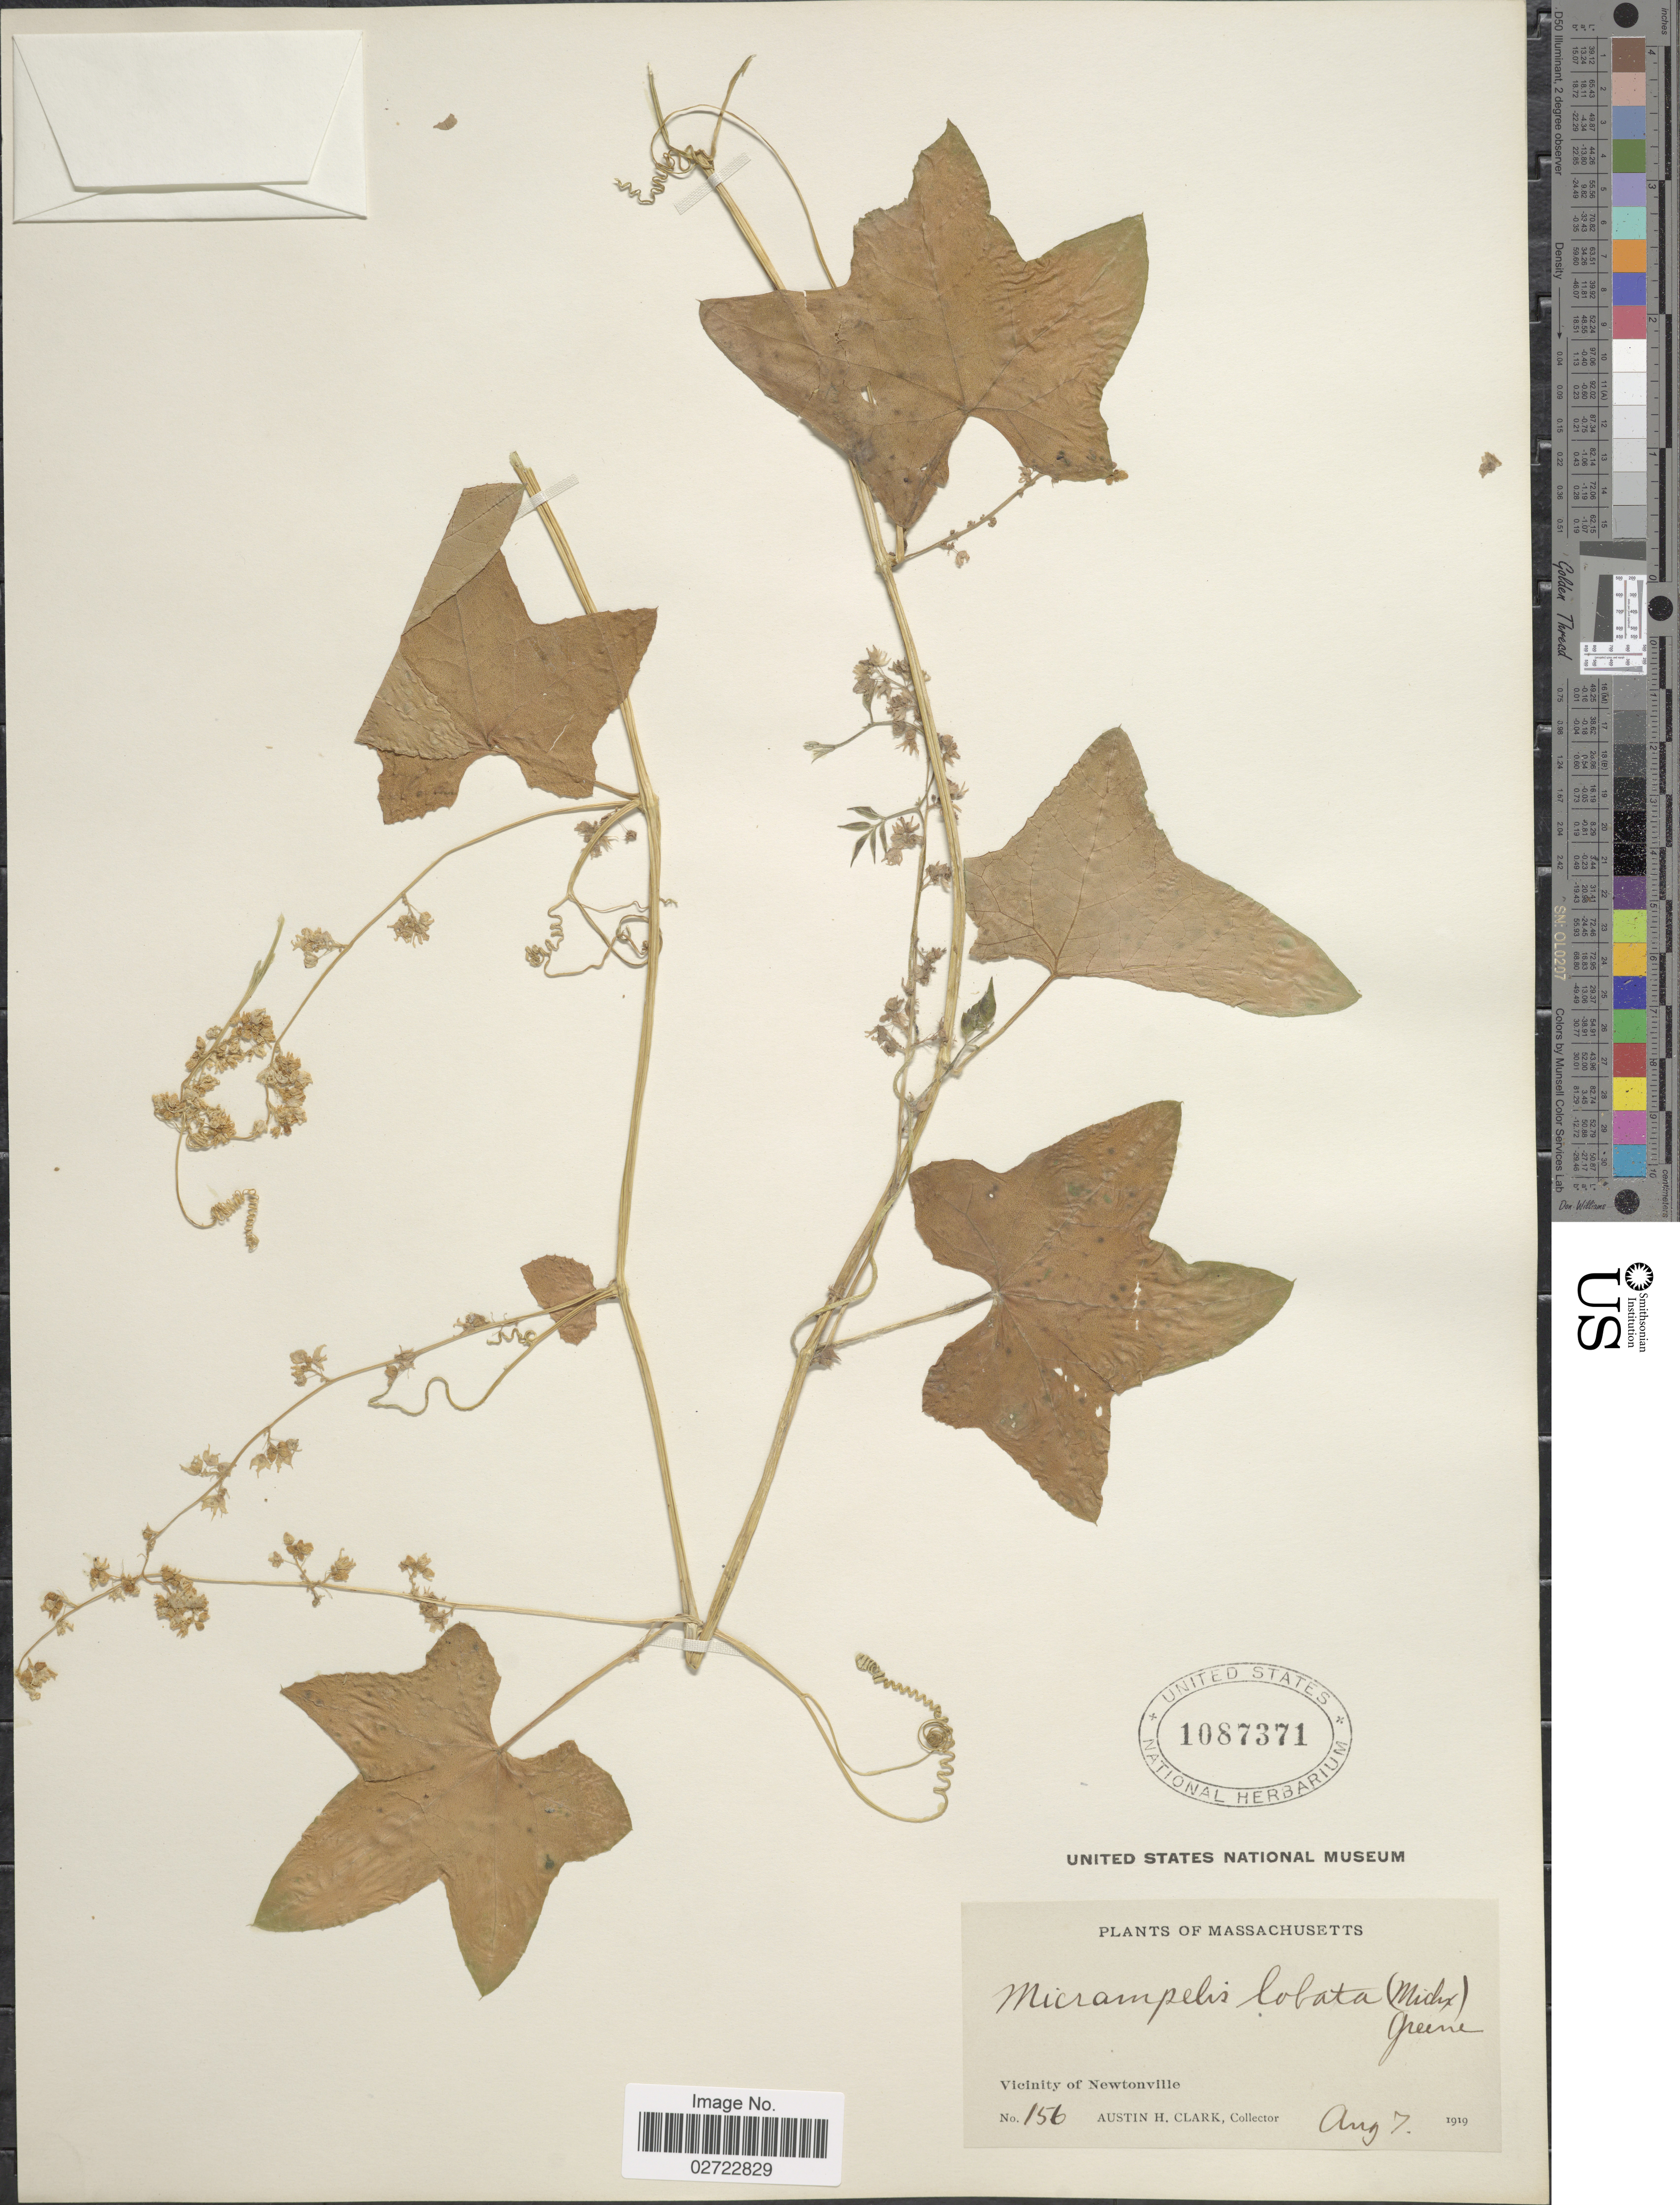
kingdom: Plantae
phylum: Tracheophyta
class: Magnoliopsida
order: Cucurbitales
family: Cucurbitaceae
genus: Echinocystis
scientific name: Echinocystis lobata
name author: (Michx.) Torr. & A. Gray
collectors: A. H. Clark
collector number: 156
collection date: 1919-08-07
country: United States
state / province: Massachusetts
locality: Vicinity of Newtonville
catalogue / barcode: US 1087371